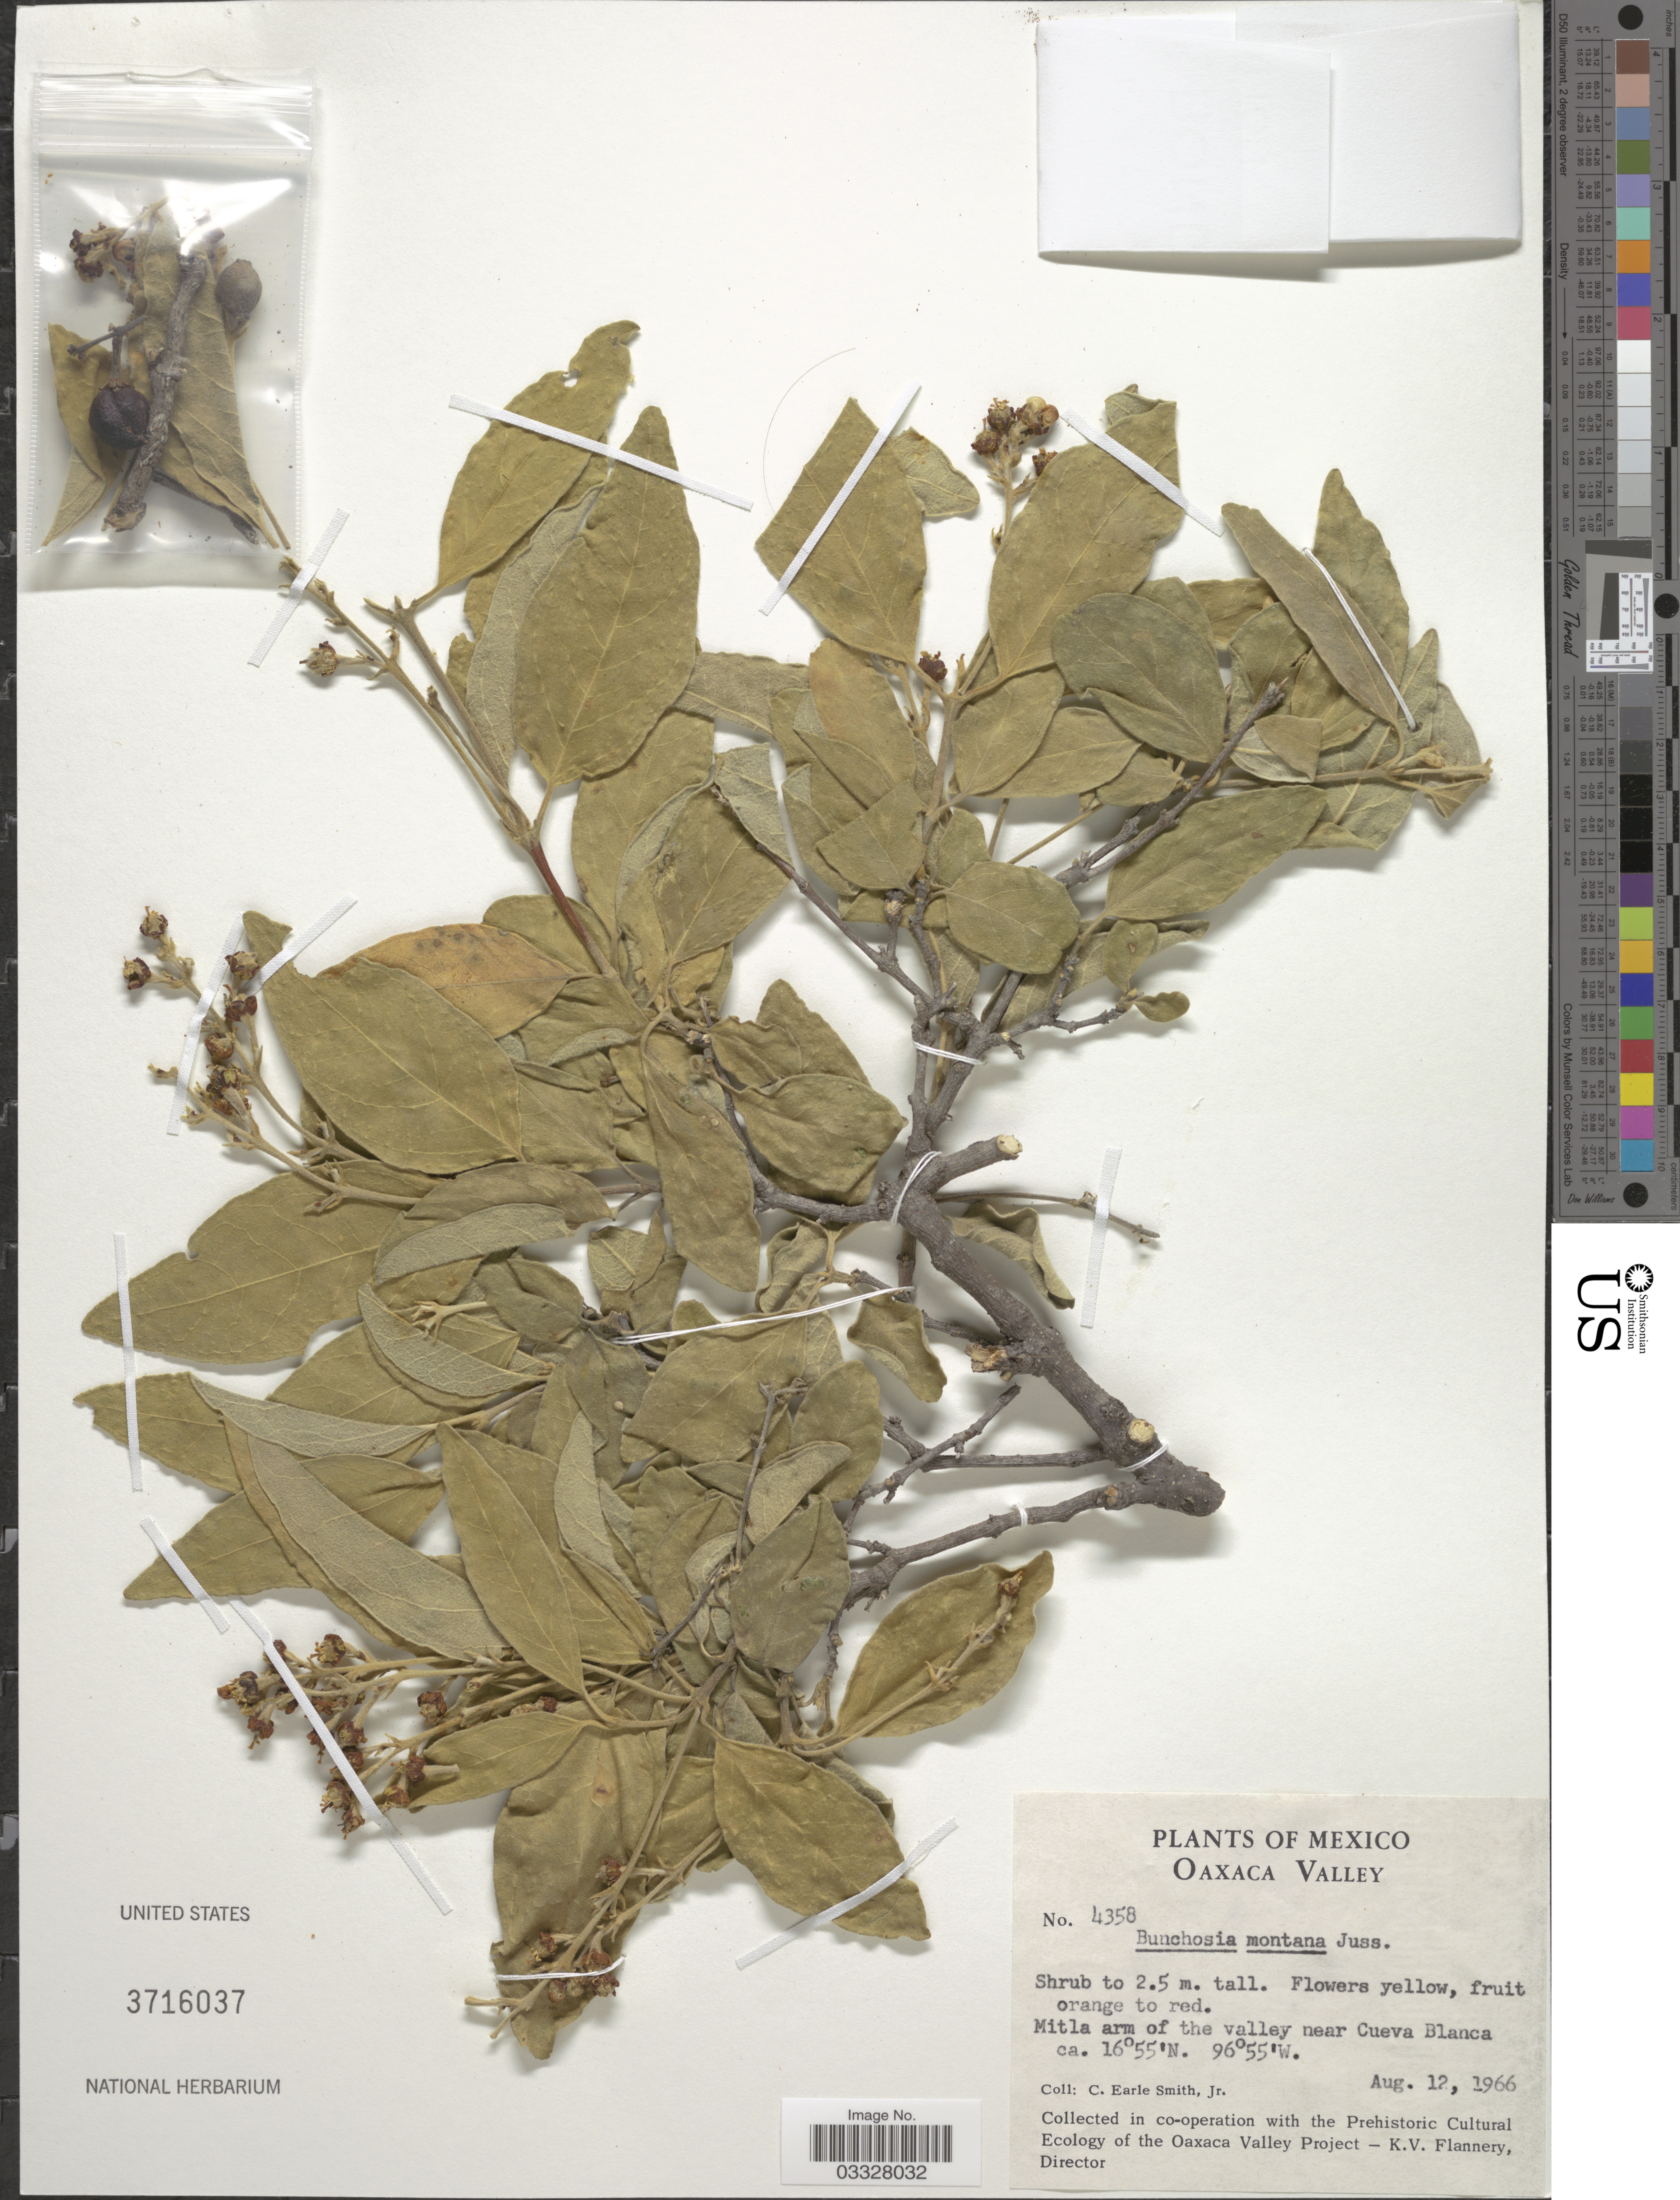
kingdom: Plantae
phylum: Tracheophyta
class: Magnoliopsida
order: Malpighiales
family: Malpighiaceae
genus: Bunchosia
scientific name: Bunchosia montana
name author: A. Juss.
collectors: C. E. Smith Jr.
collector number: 4358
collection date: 1966-08-12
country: Mexico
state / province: Oaxaca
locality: Oaxaca Valley. Mitla arm of the valley near Cueva Blanca.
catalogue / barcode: US 3716037